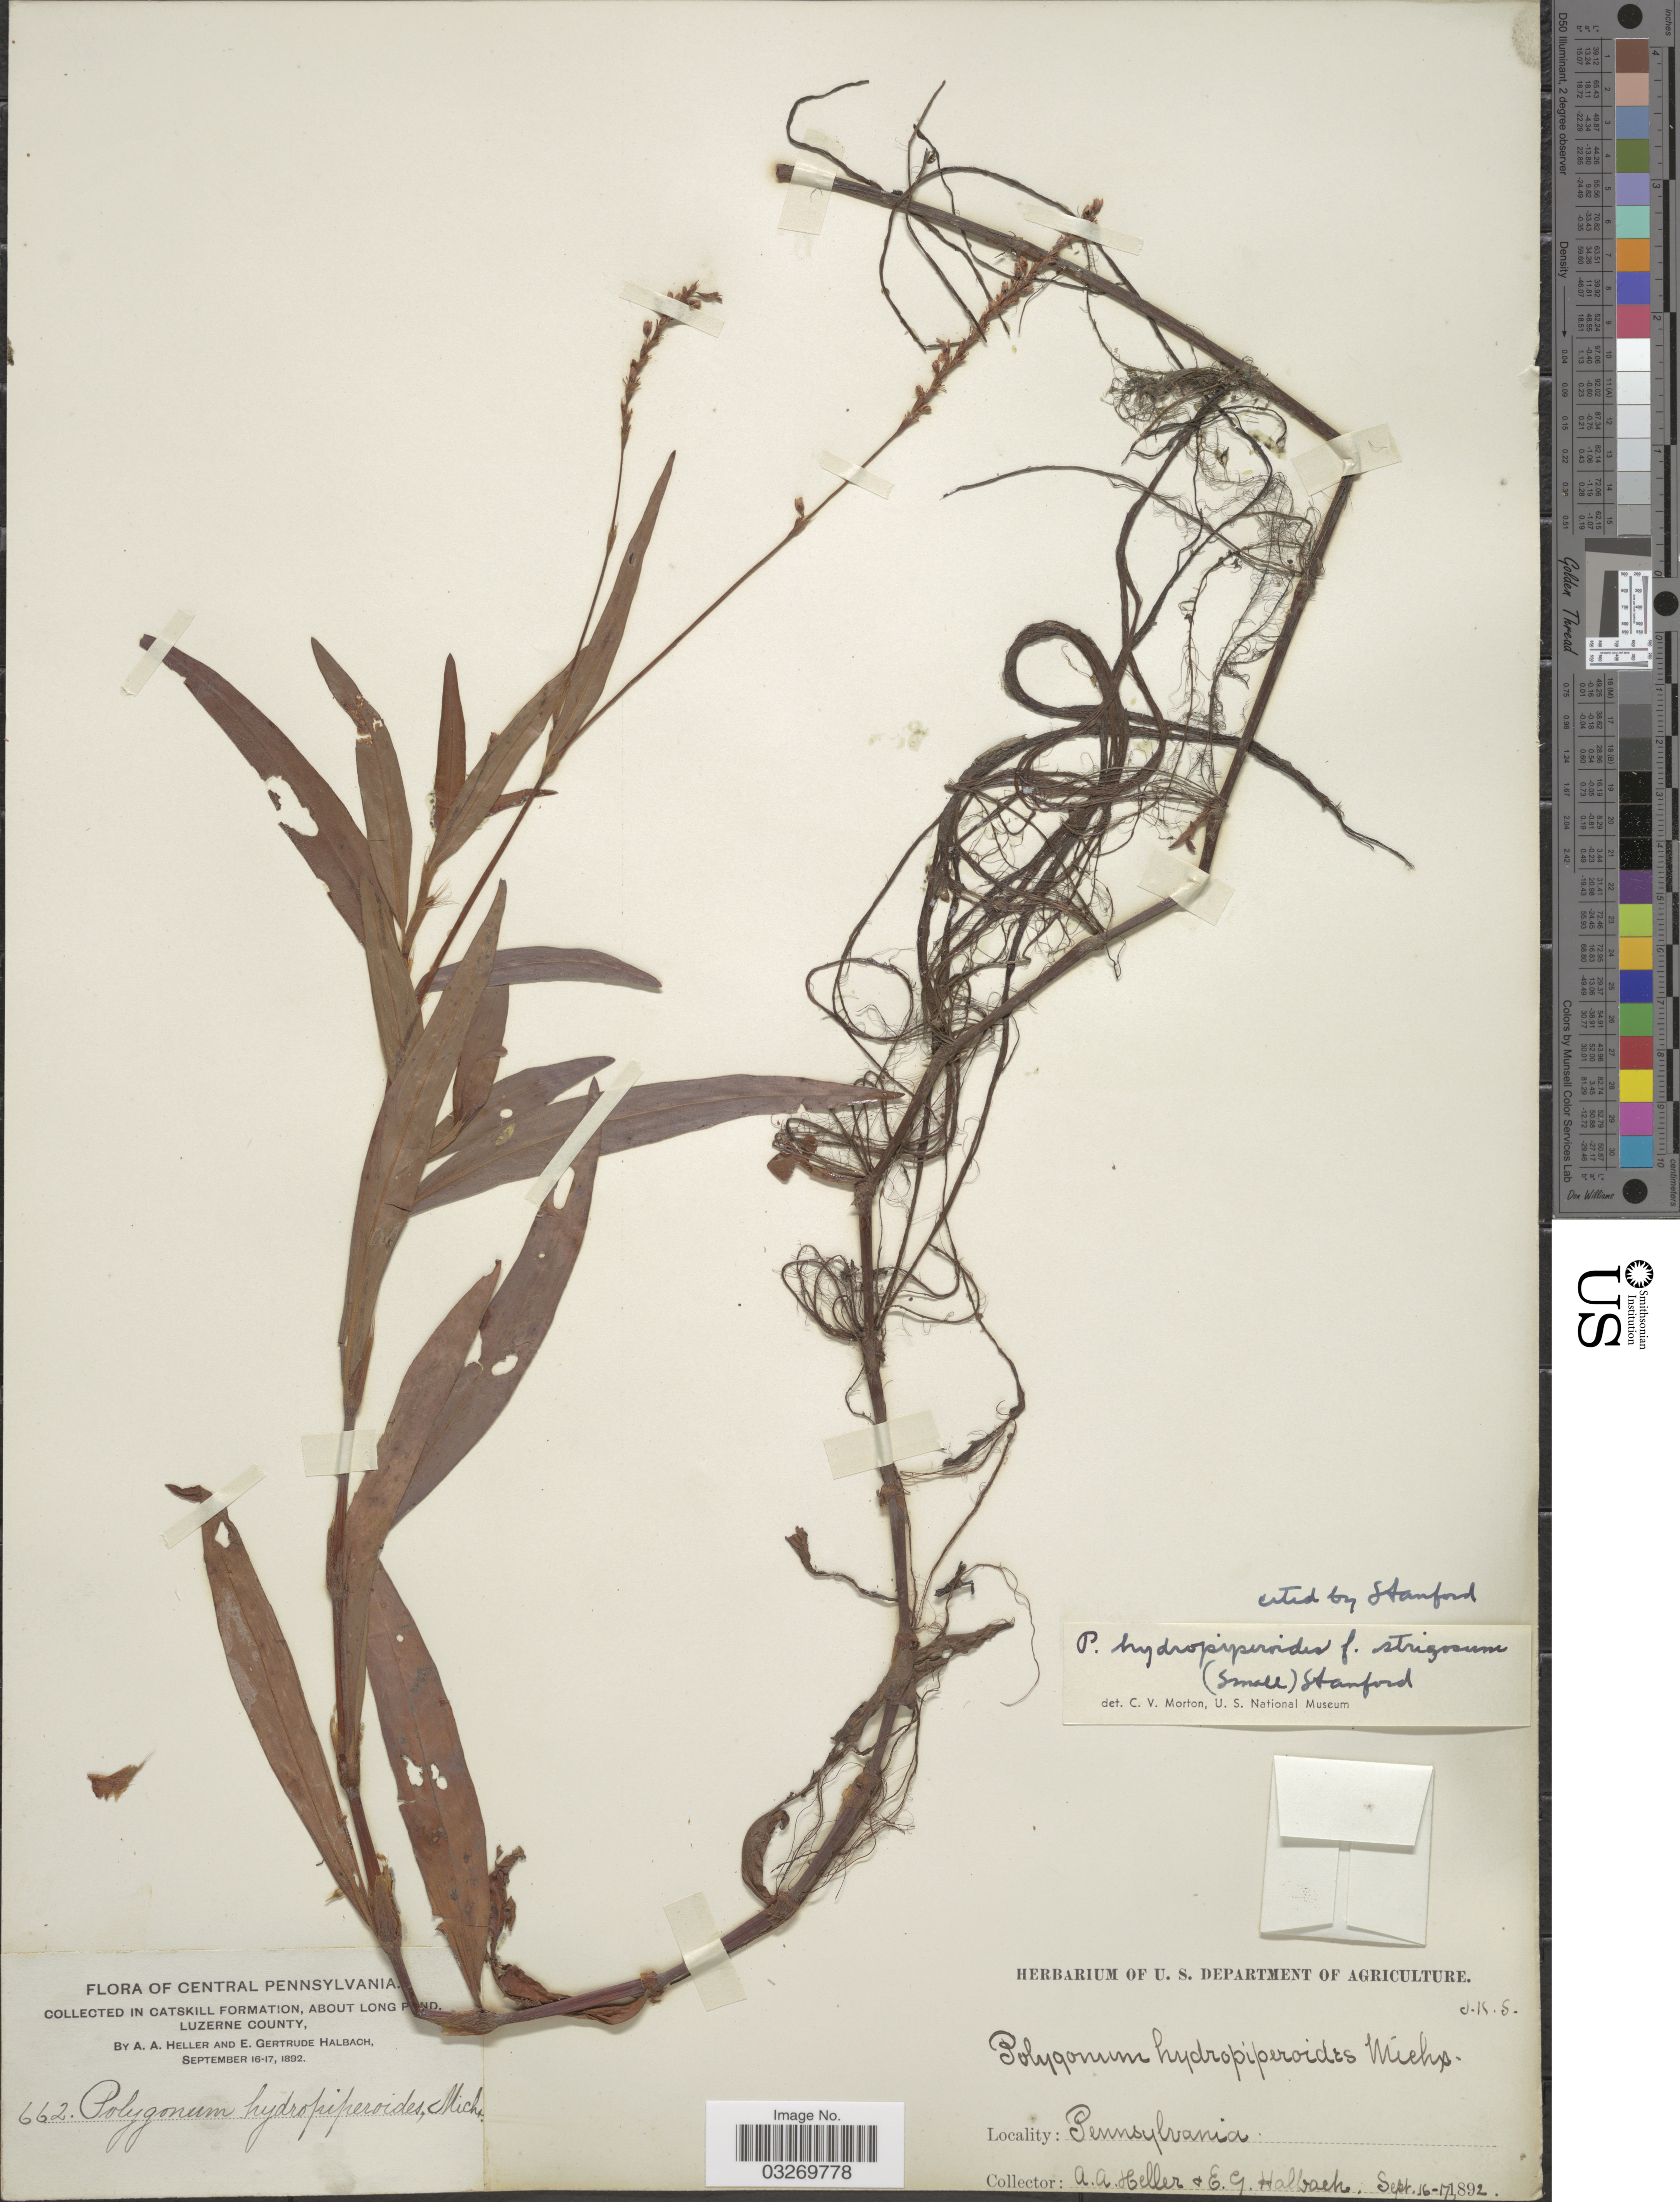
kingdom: Plantae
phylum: Tracheophyta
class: Magnoliopsida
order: Caryophyllales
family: Polygonaceae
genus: Polygonum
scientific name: Polygonum hydropiperoides f. strigosum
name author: (Small) Stanford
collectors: A. A. Heller & E. G. Halbach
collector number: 662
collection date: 1892-09-16/1892-09-17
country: United States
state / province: Pennsylvania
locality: Central Pennsylvania. Collected in Catskill Formation, about Long Pond, Luzerne County.